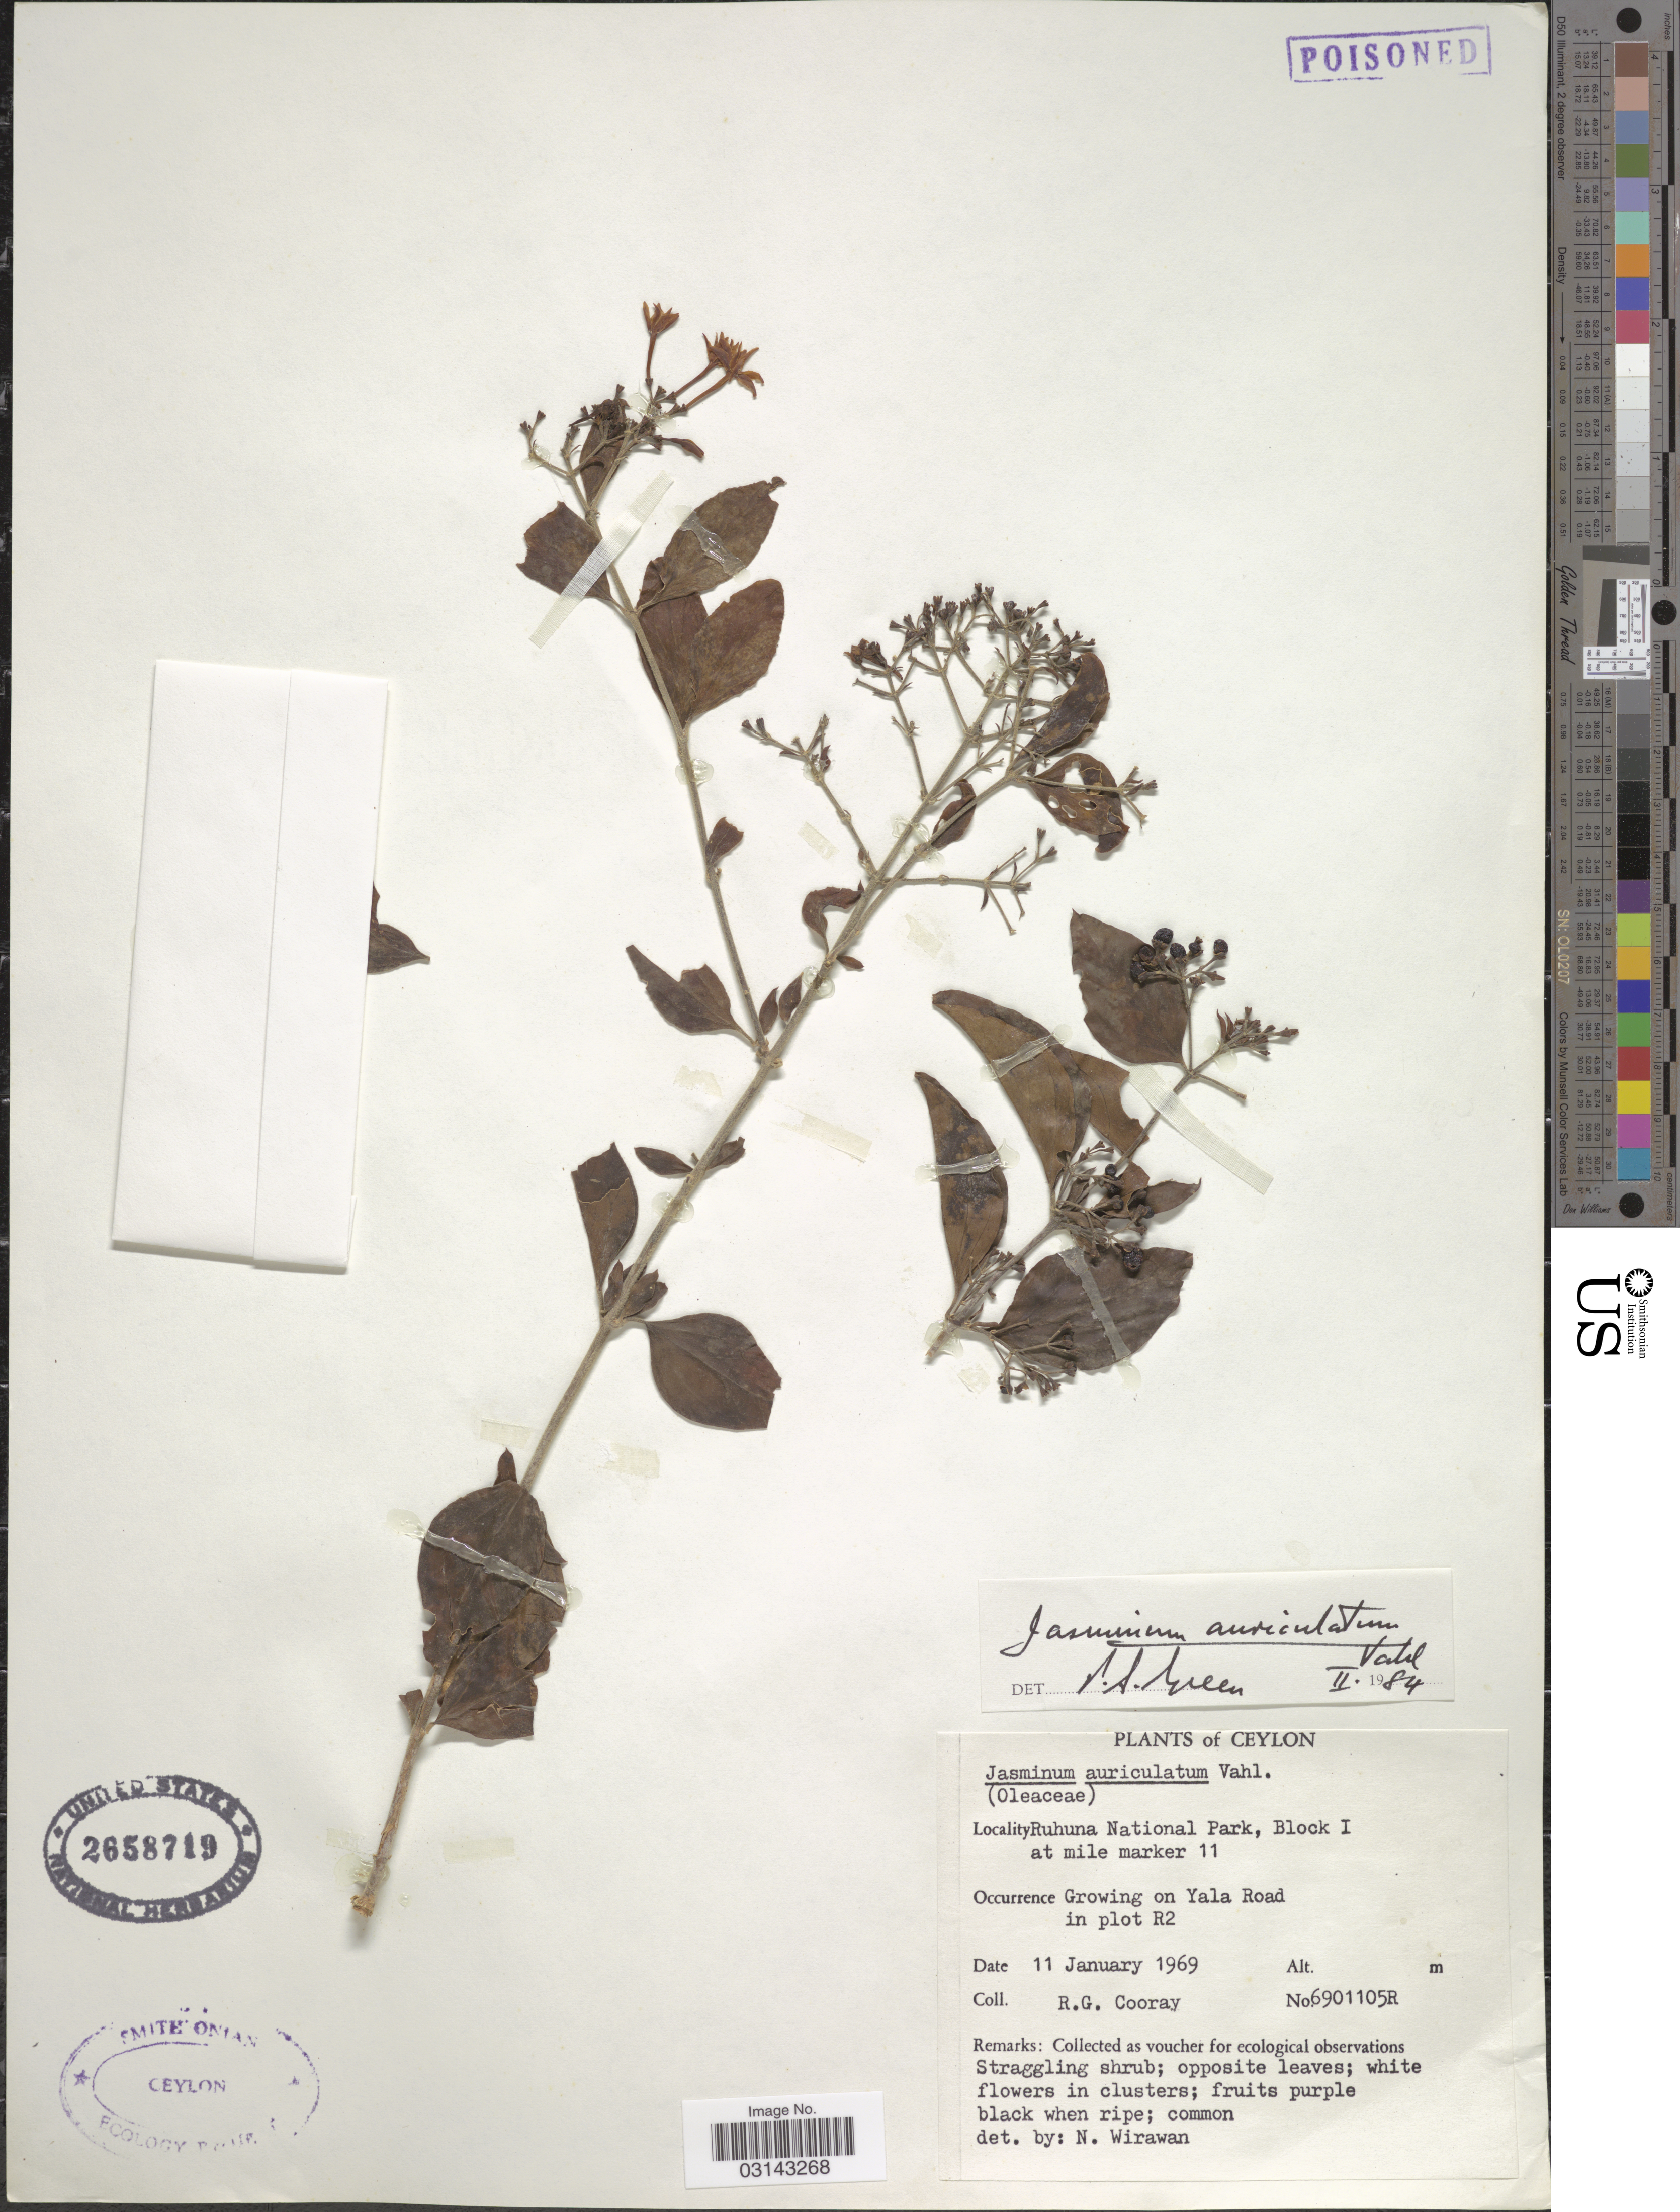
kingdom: Plantae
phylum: Tracheophyta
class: Magnoliopsida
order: Lamiales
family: Oleaceae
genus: Jasminum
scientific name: Jasminum auriculatum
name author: Vahl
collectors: R. Cooray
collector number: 6901105R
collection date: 1969-01-11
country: Sri Lanka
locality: Ceylon. Ruhuna National Park, Block I at mile marker 11. Growing on Yala Road in plot R2.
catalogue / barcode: US 2658719